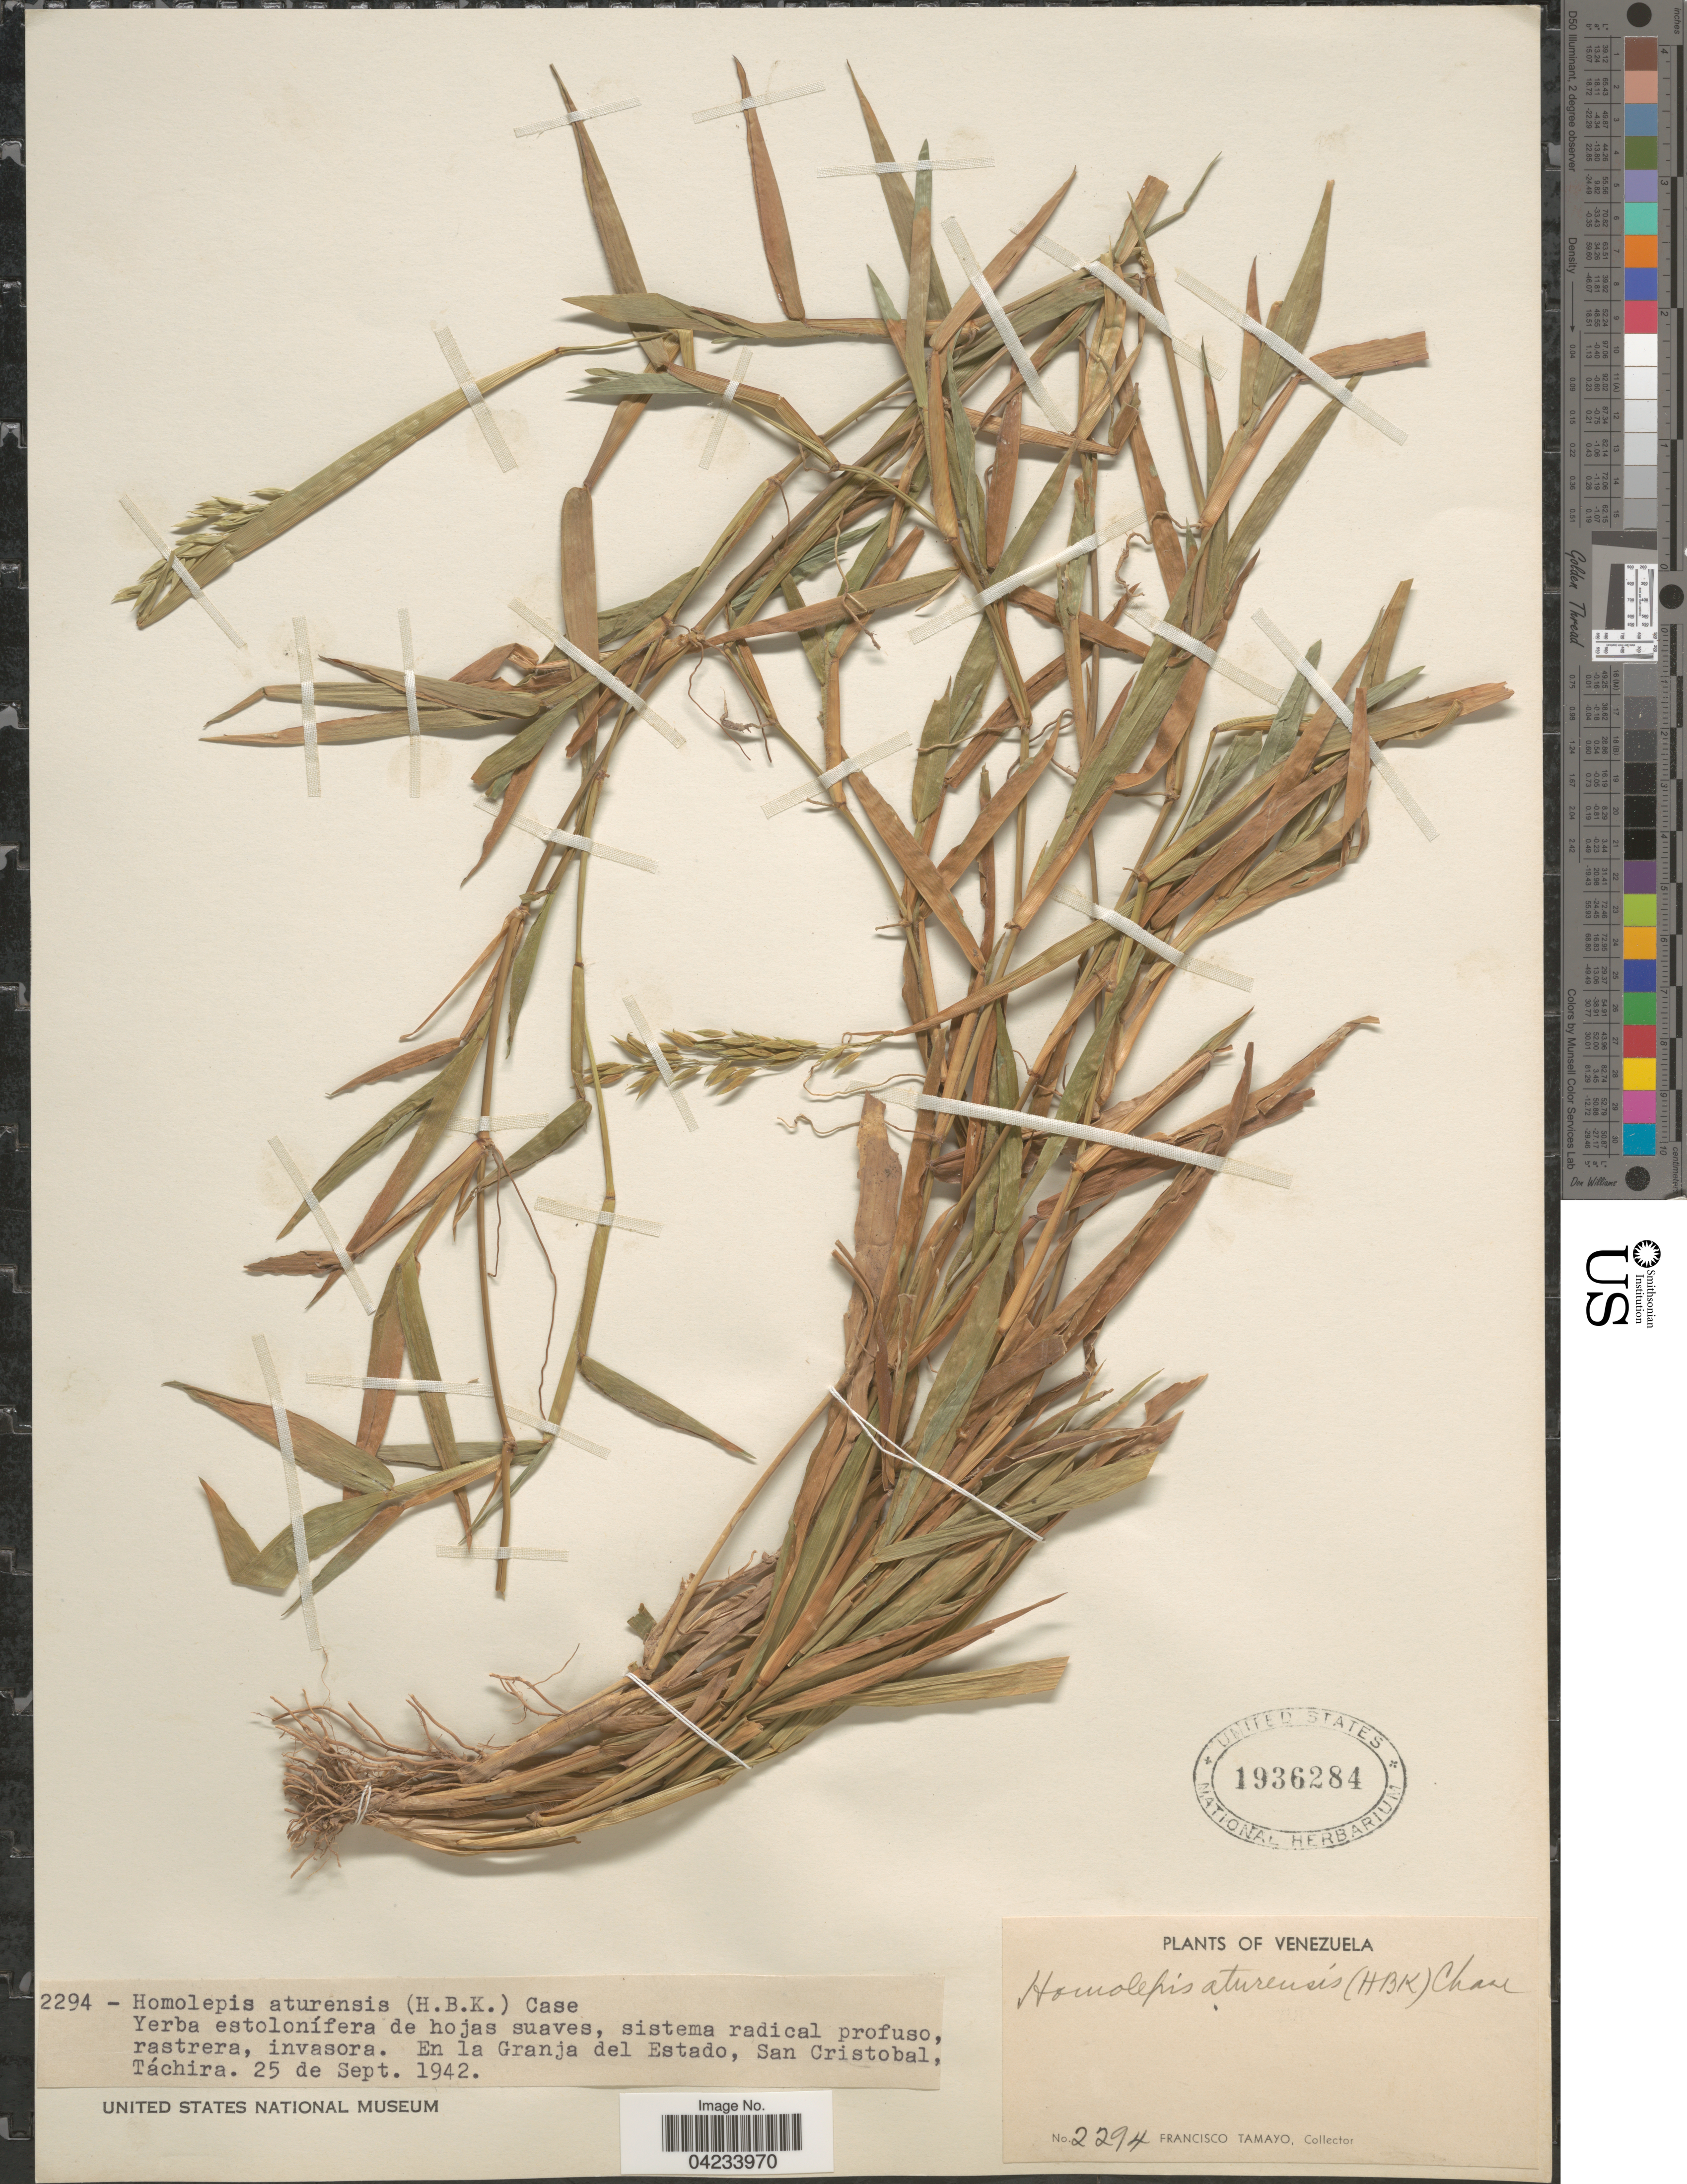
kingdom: Plantae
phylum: Tracheophyta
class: Liliopsida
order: Poales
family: Poaceae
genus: Homolepis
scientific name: Homolepis aturensis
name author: (Kunth) Chase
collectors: F. Tamayo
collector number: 2294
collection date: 1942-09-25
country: Venezuela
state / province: Tachira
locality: En la Granja del Estado, San Cristobal.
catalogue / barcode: US 1936284